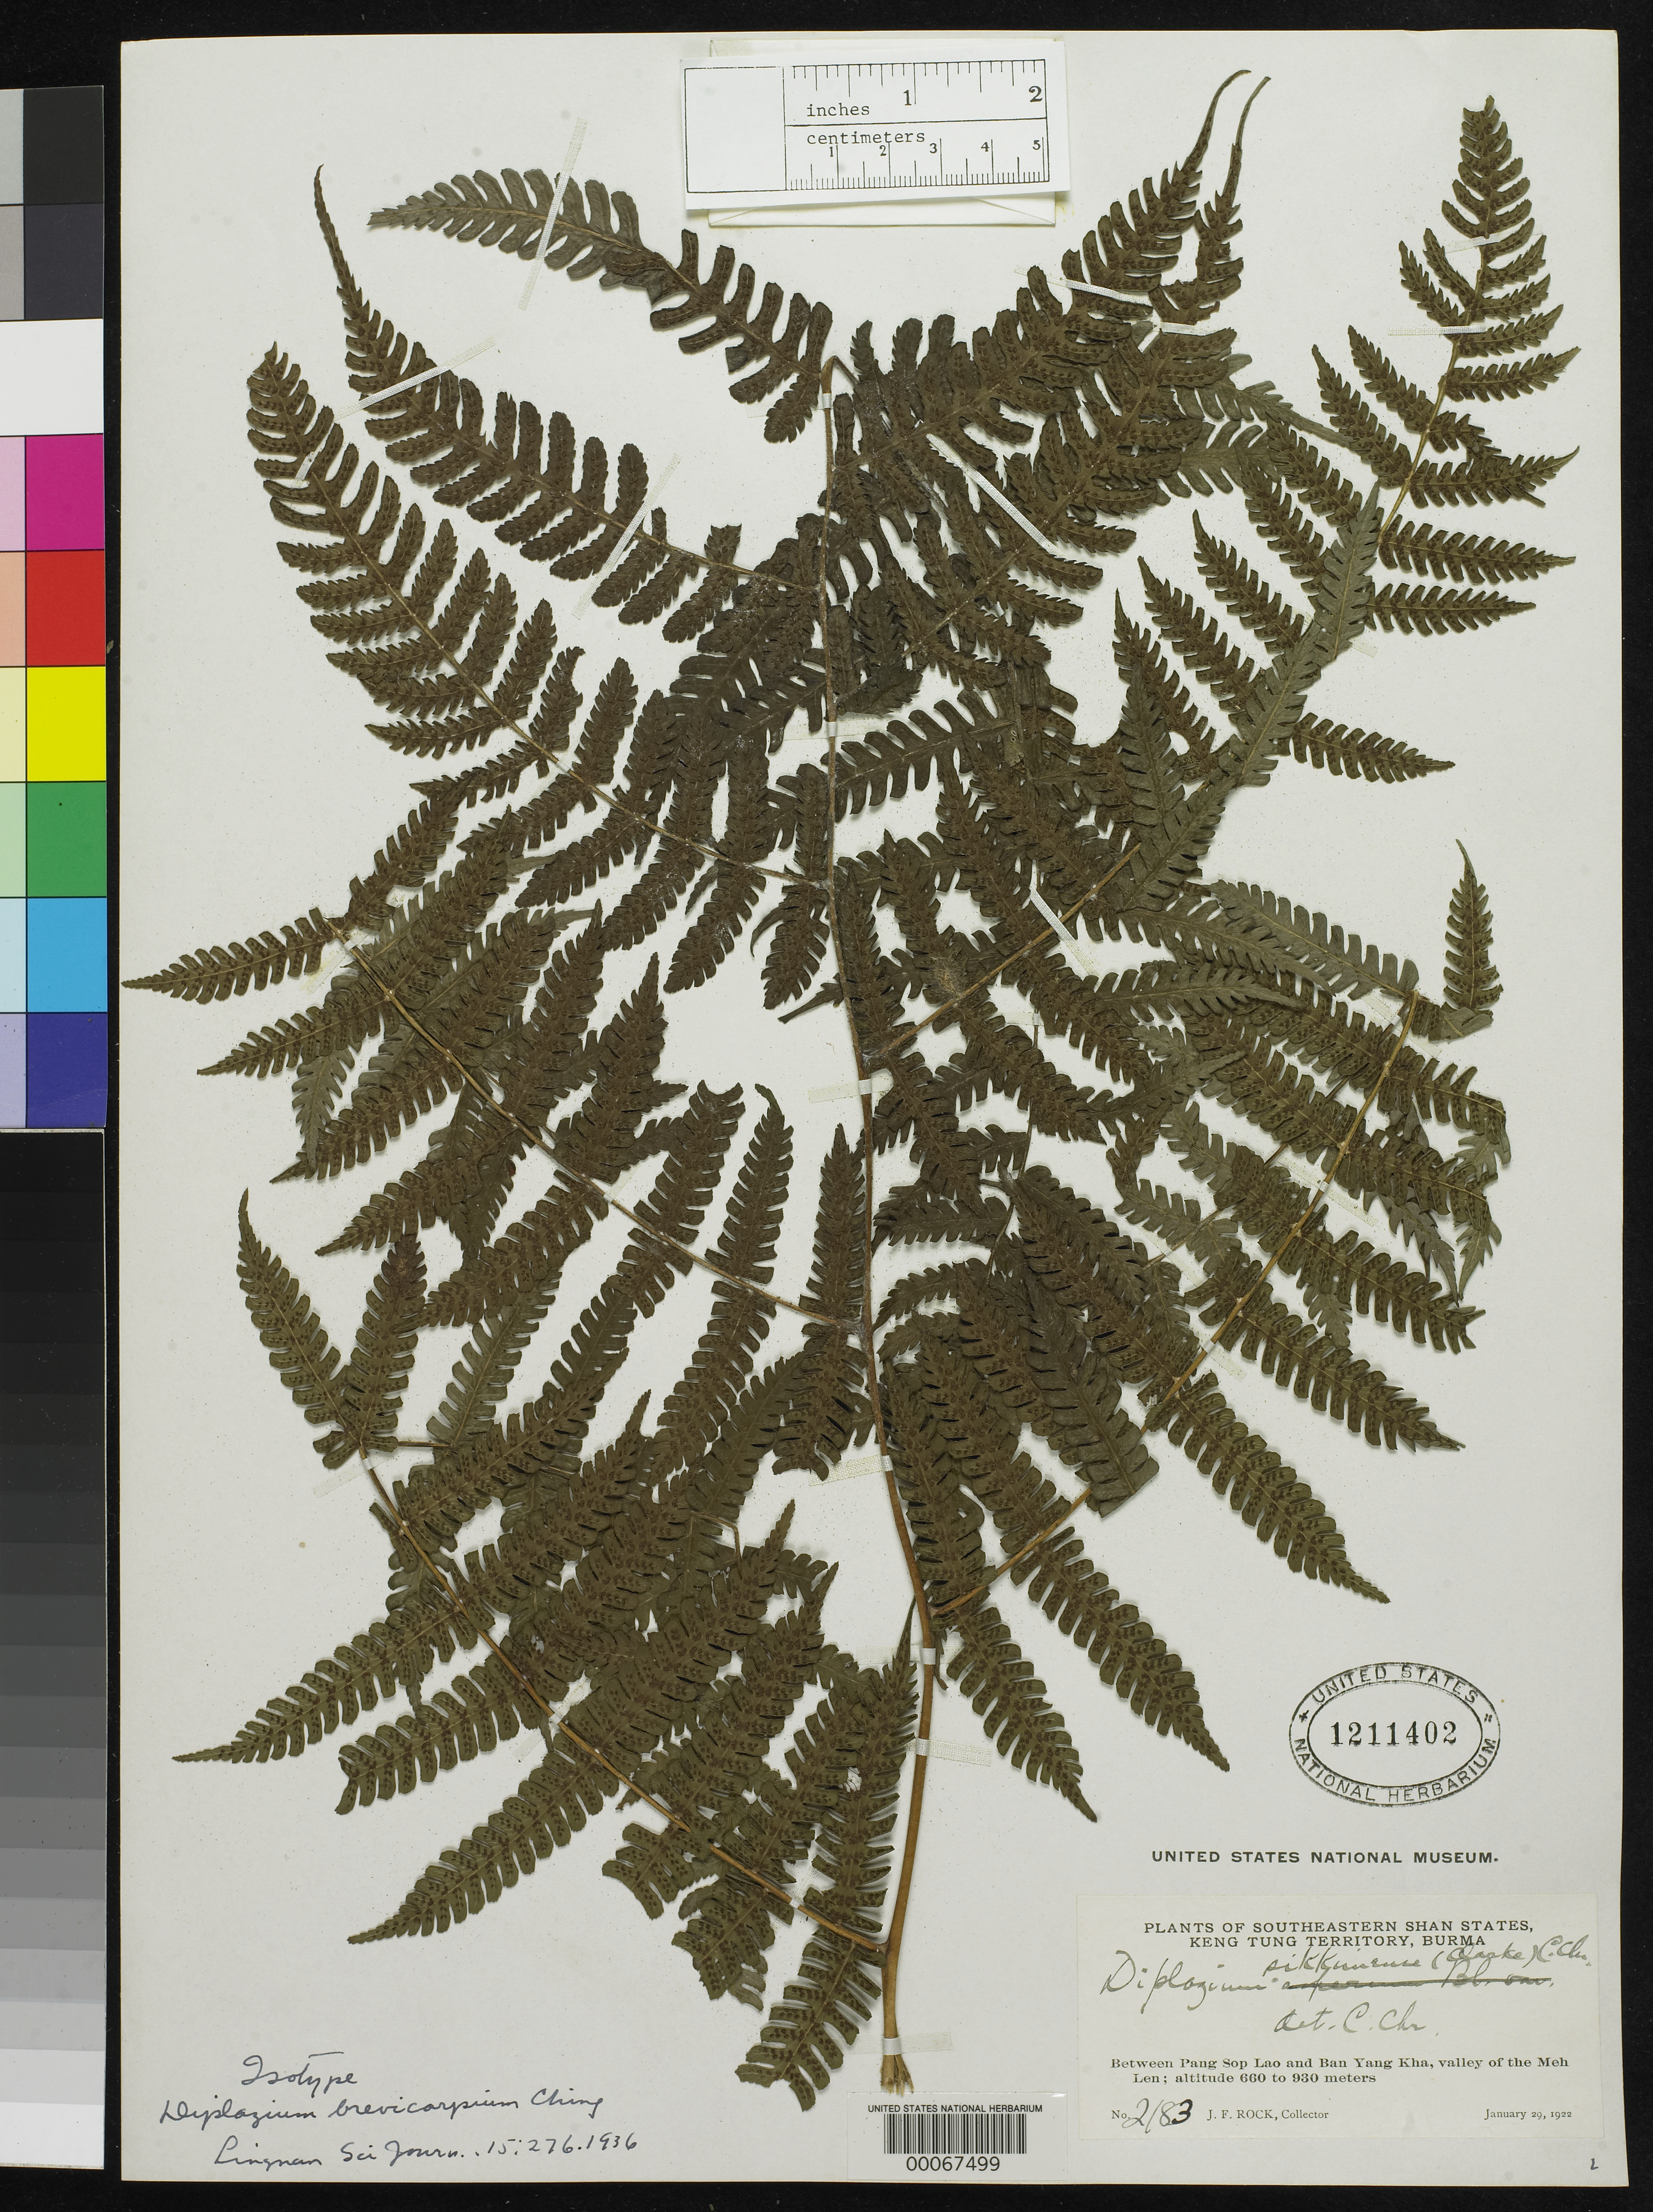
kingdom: Plantae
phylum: Tracheophyta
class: Polypodiopsida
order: Polypodiales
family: Athyriaceae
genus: Diplazium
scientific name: Diplazium brevicarpium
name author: Ching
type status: Type Collection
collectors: J. F. Rock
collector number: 2183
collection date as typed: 29 Jan 1922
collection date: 1922-01-29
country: Myanmar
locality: Keng Tung Terr., between Pang Sop Lao & Ban Yang Kha, valley of Meh Len.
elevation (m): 660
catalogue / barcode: US 1211402